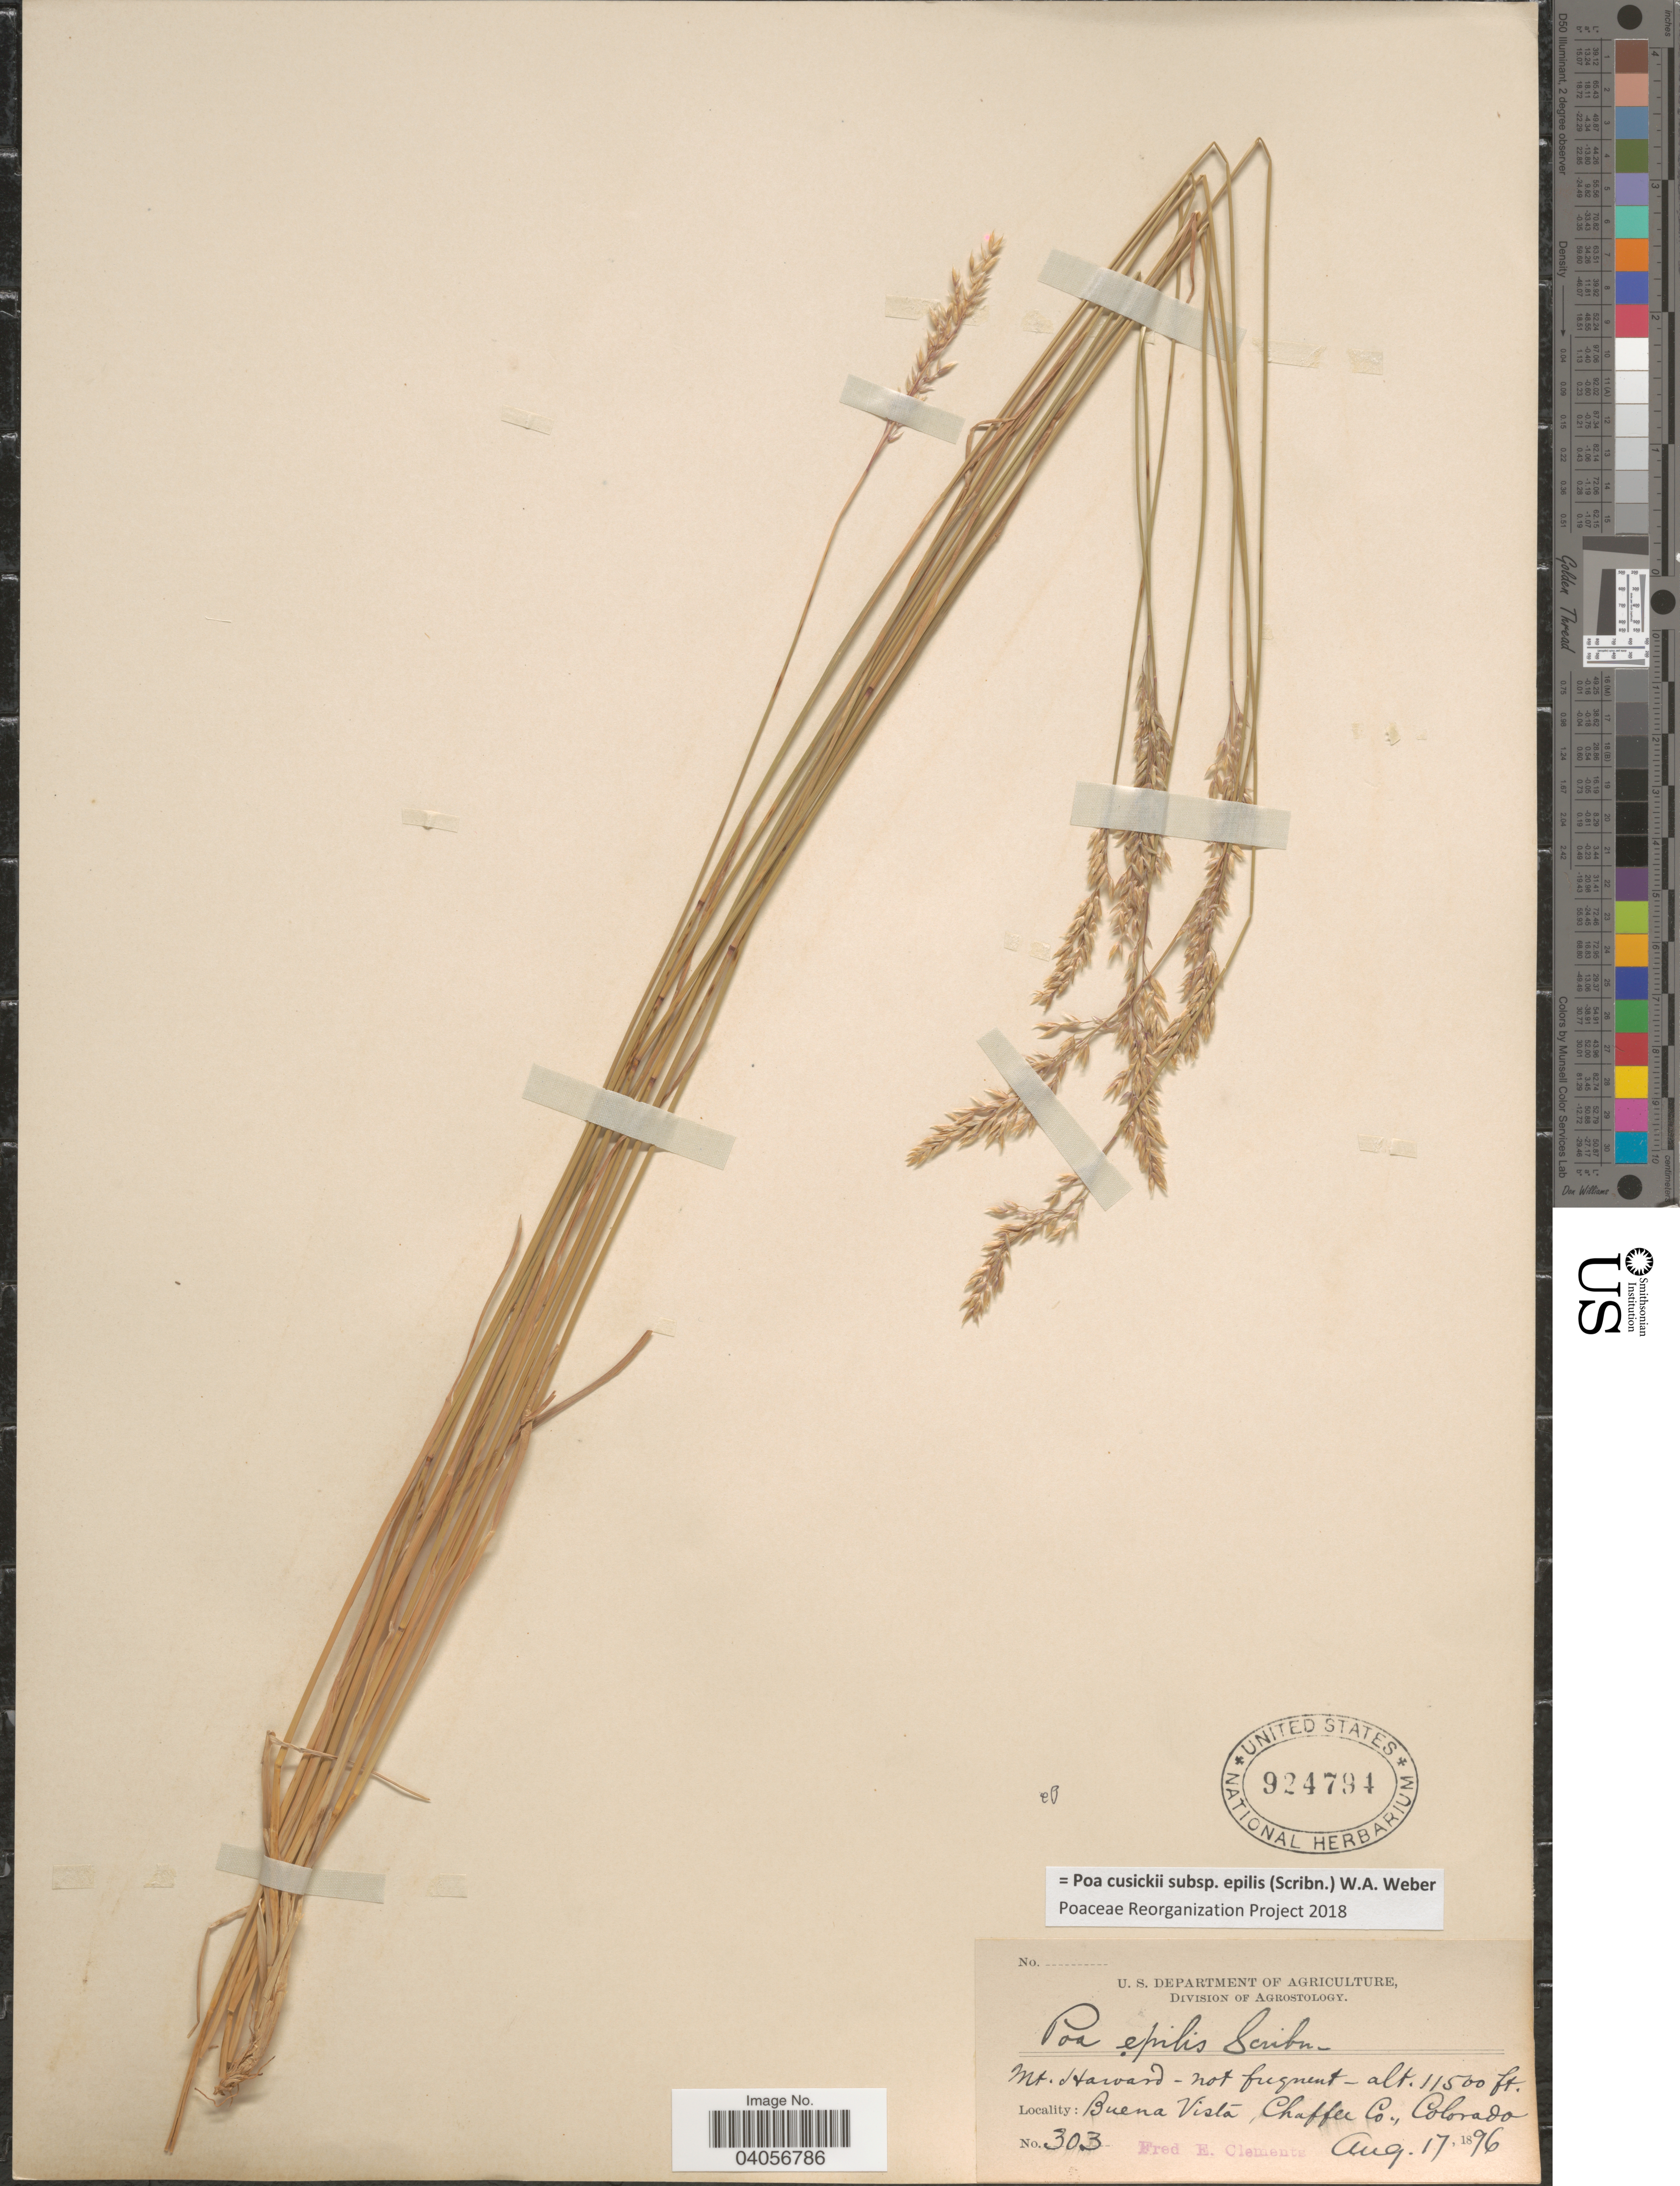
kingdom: Plantae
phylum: Tracheophyta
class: Liliopsida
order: Poales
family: Poaceae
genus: Poa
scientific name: Poa cusickii subsp. epilis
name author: (Scribn.) W.A. Weber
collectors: F. E. Clements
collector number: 303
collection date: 1896-08-17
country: United States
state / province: Colorado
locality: Mt. Harvard. Buena Vista, Chaffee Co.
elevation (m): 3505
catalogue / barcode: US 924794